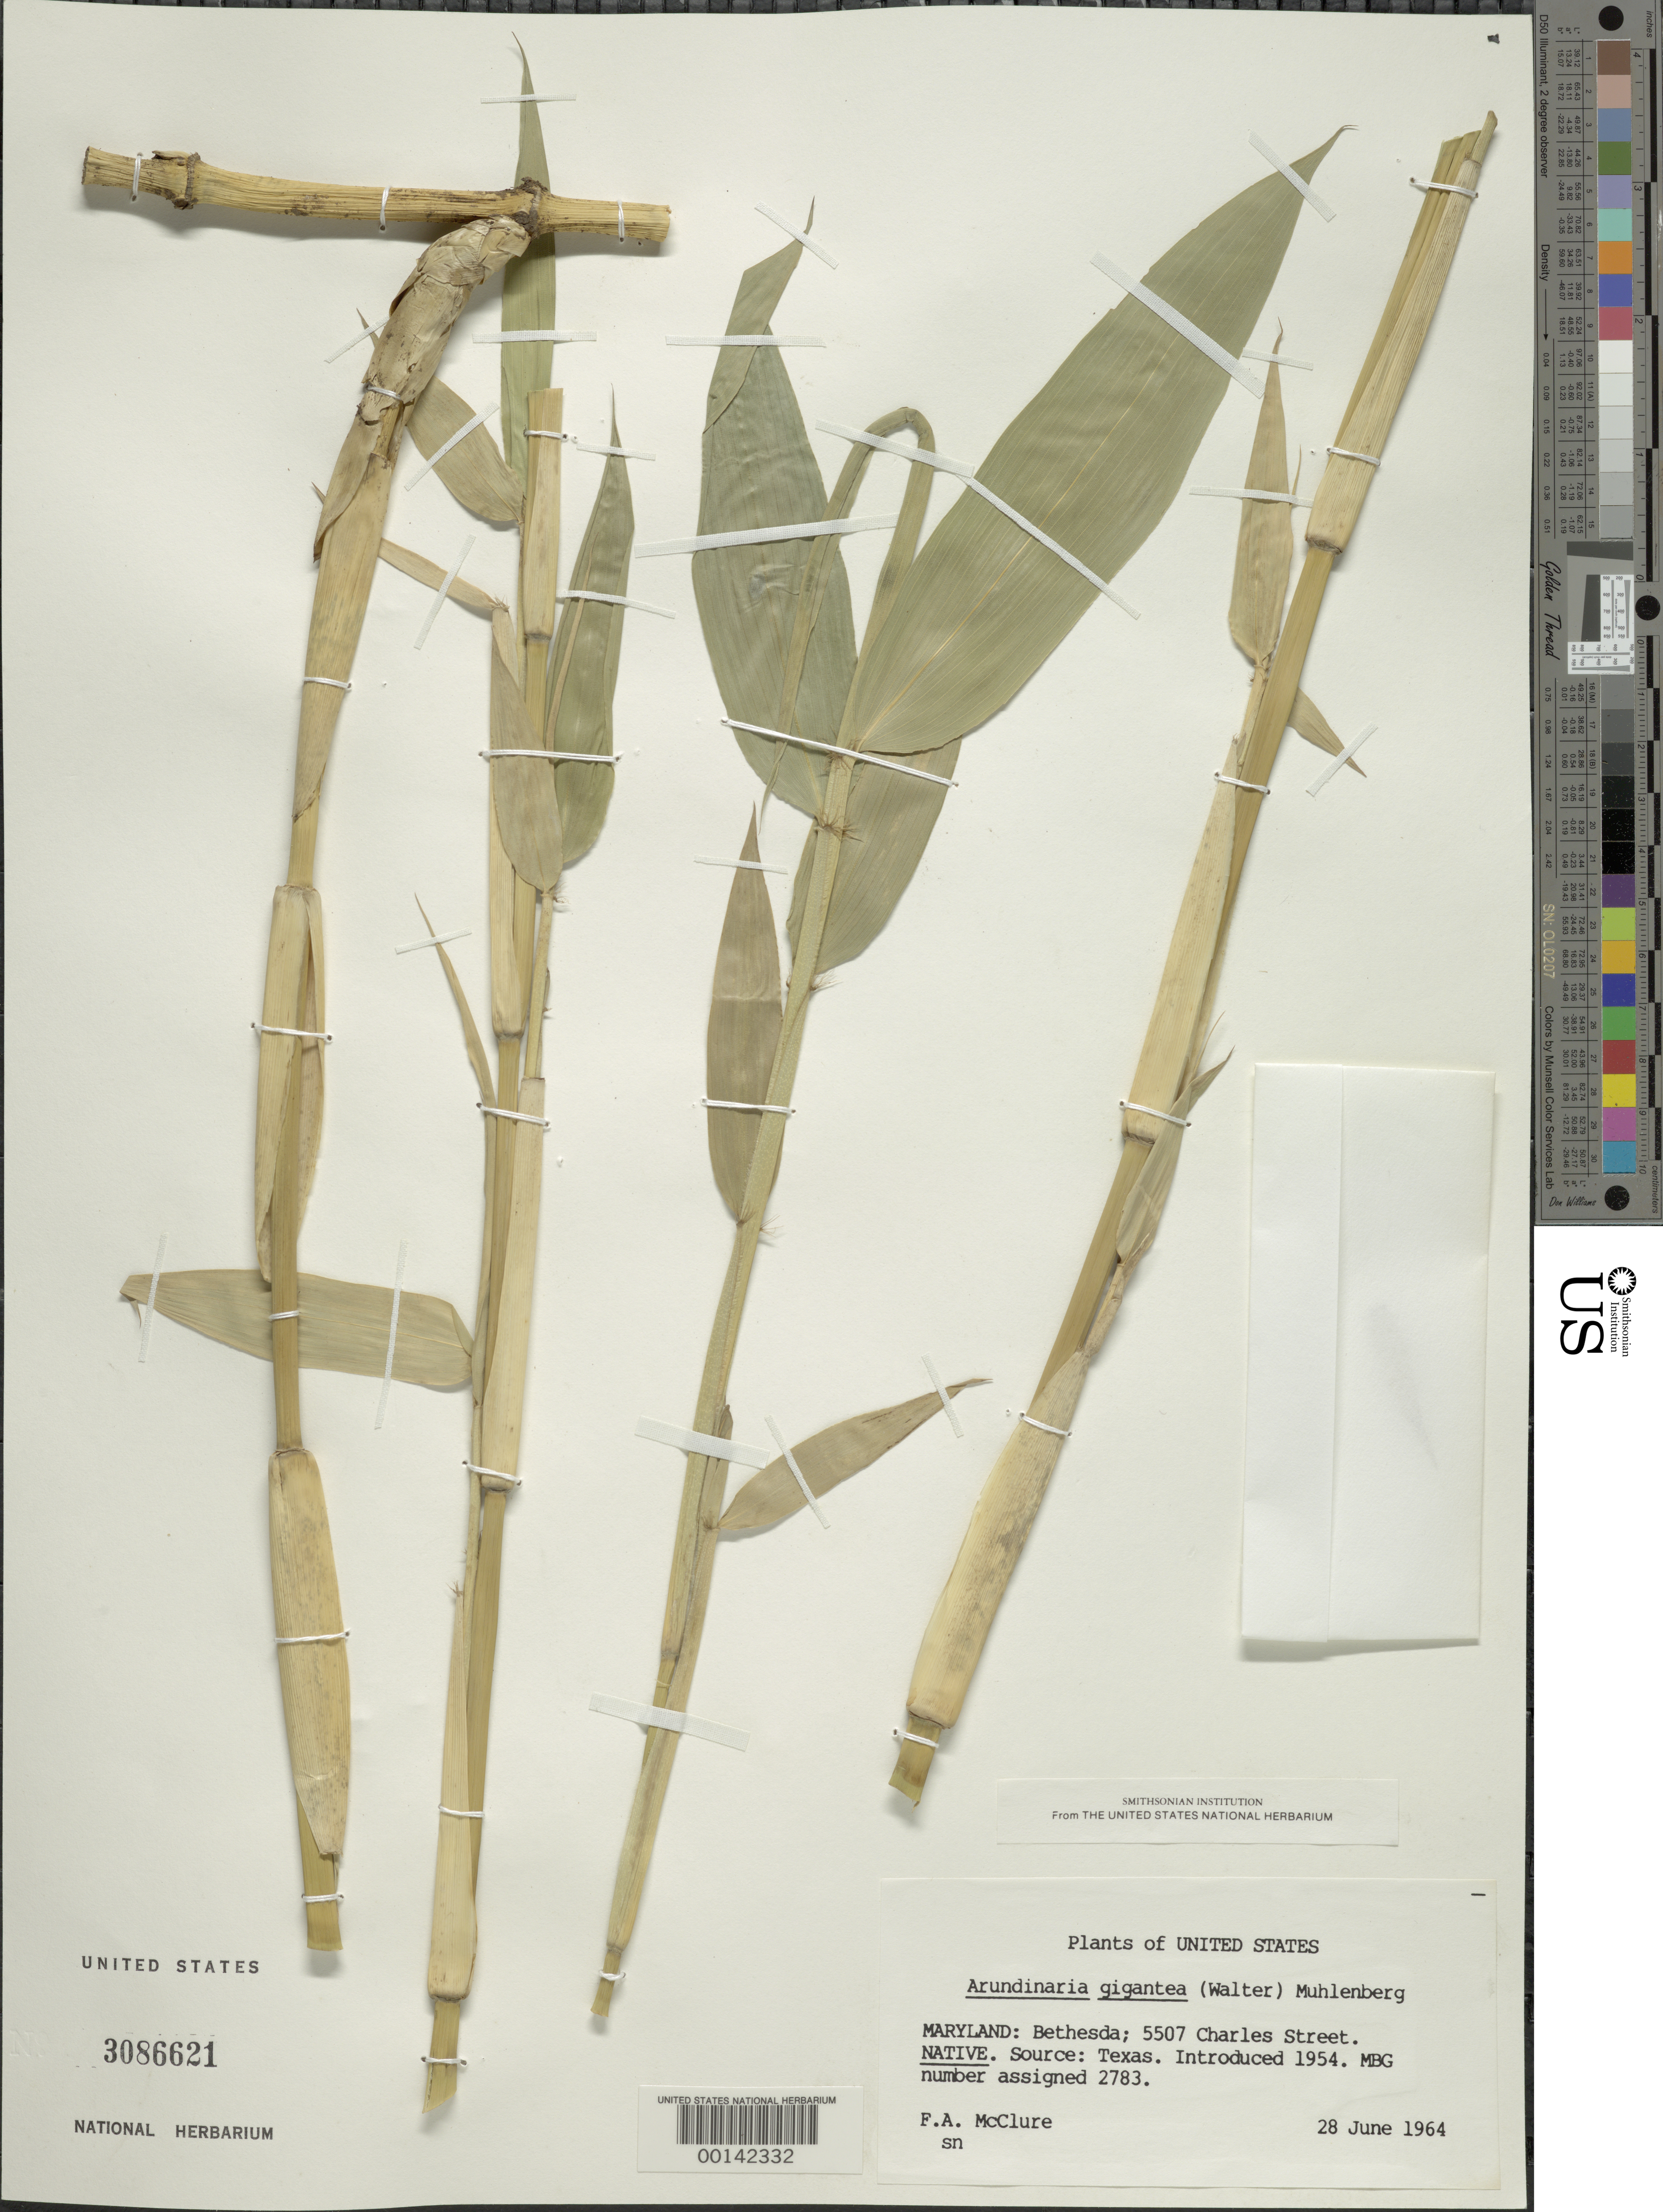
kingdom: Plantae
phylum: Tracheophyta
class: Liliopsida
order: Poales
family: Poaceae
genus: Arundinaria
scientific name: Arundinaria gigantea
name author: (Walter) Muhl.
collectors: F. A. McClure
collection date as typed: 28 Jun 1964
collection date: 1964-06-28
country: United States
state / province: Maryland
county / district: Montgomery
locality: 5507 Charles Street, Bethesda (McClure's garden)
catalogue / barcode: US 3086621